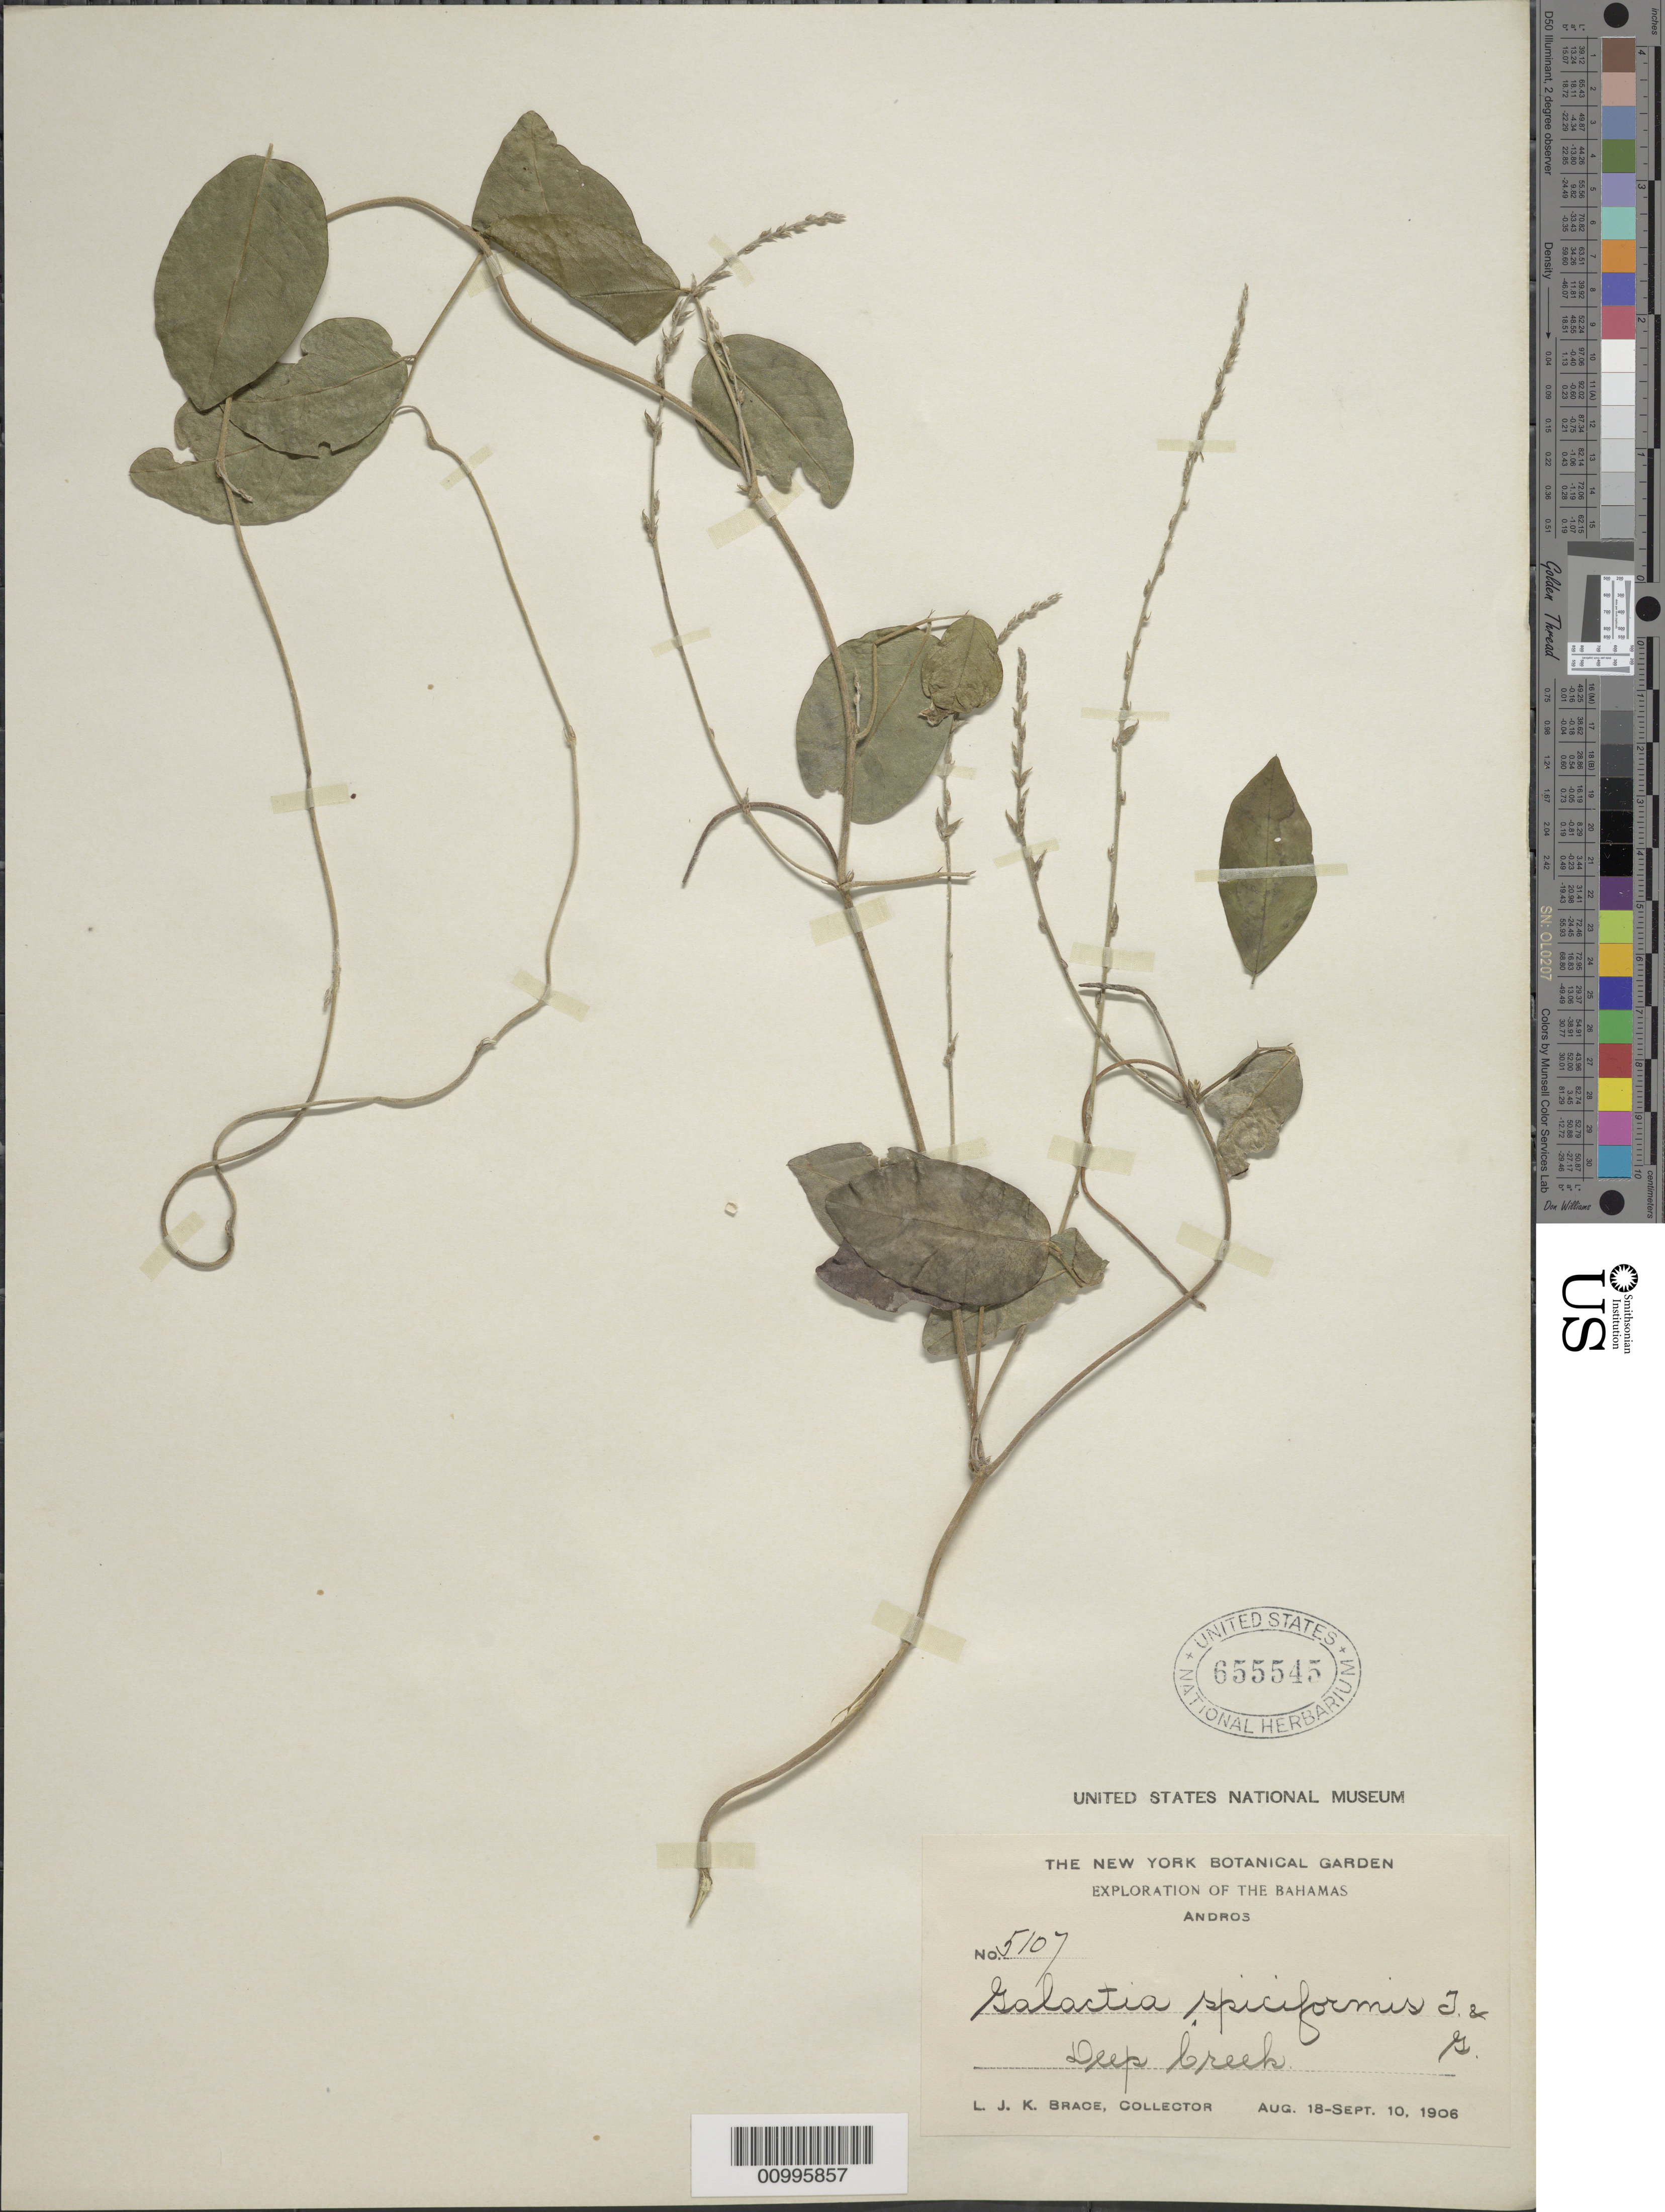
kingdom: Plantae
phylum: Tracheophyta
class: Magnoliopsida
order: Fabales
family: Fabaceae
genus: Galactia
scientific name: Galactia spiciformis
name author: Torr. & A. Gray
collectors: L. J. K. Brace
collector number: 5107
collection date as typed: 18 Aug 1906 to 10 Sep 1906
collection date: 1906-08-18/1906-09-10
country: Bahamas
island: Andros I.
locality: Andros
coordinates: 0 N, 0 E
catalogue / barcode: US 655545